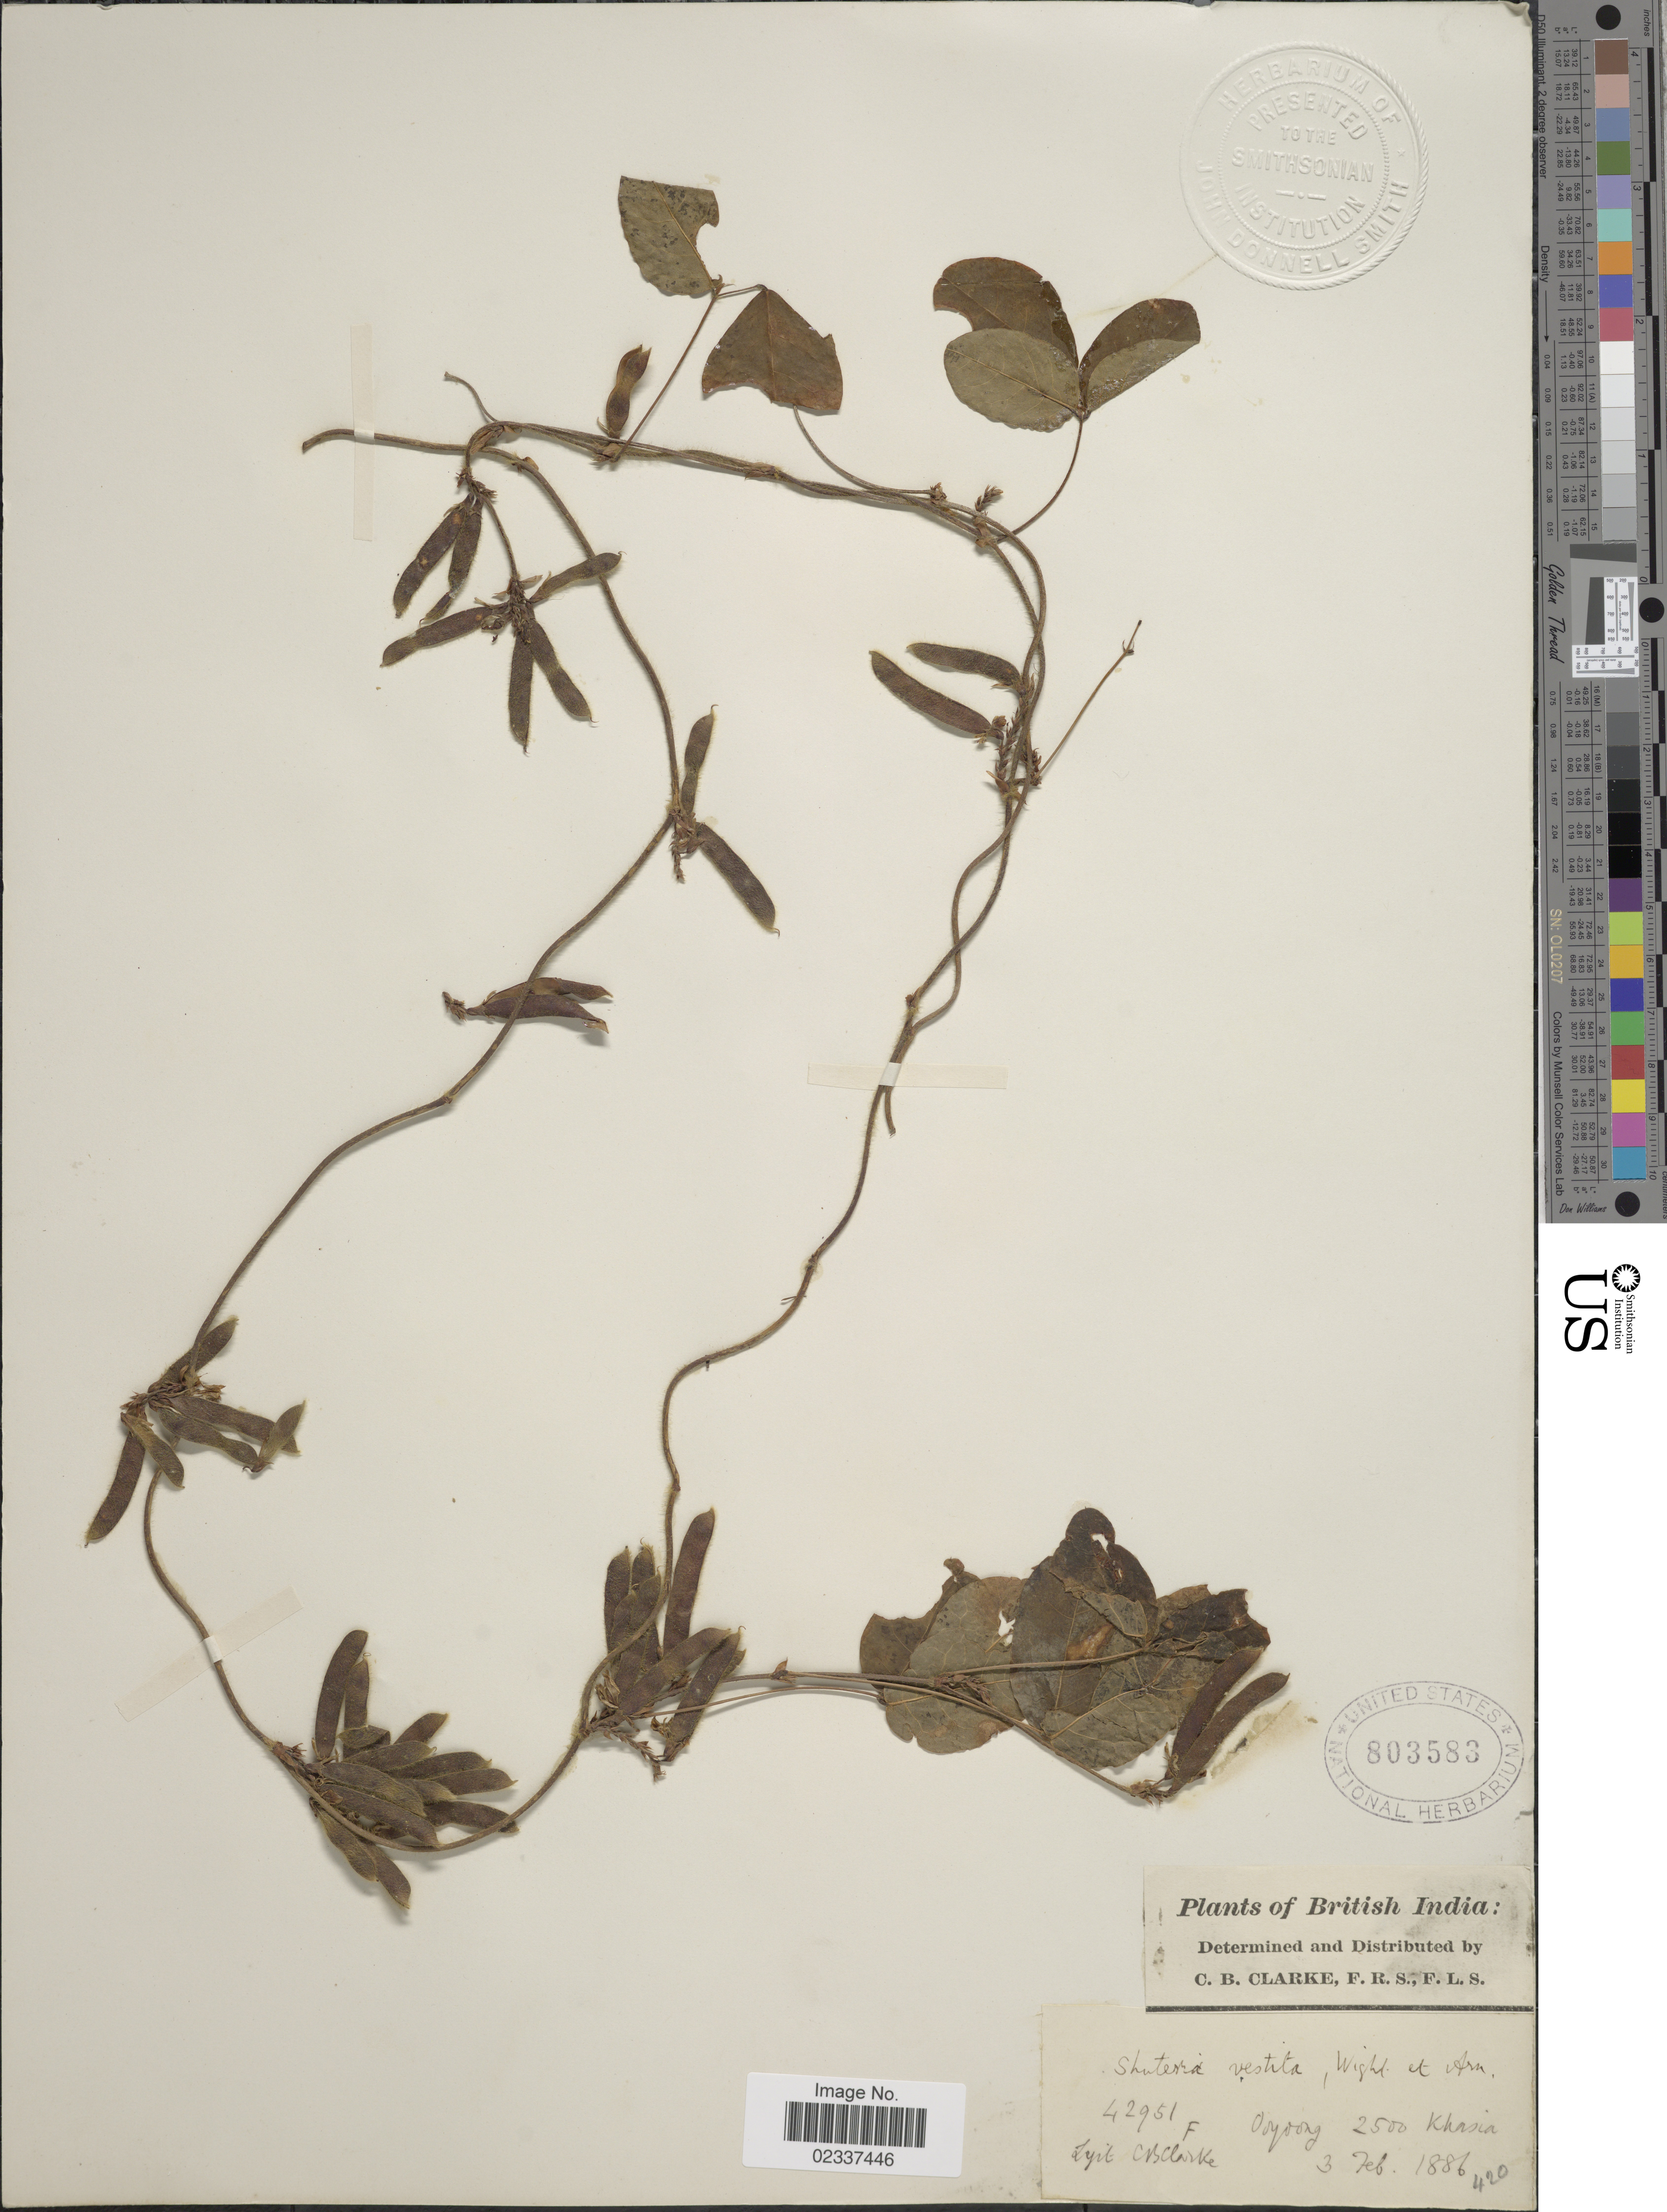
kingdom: Plantae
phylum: Tracheophyta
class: Magnoliopsida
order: Fabales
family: Fabaceae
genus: Shuteria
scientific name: Shuteria vestita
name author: Wight & Arn.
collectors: C. B. Clarke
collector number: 42951F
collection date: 1886-02-03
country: India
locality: British India, Ooyoong, Khasia [interpreted]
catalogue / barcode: US 803583